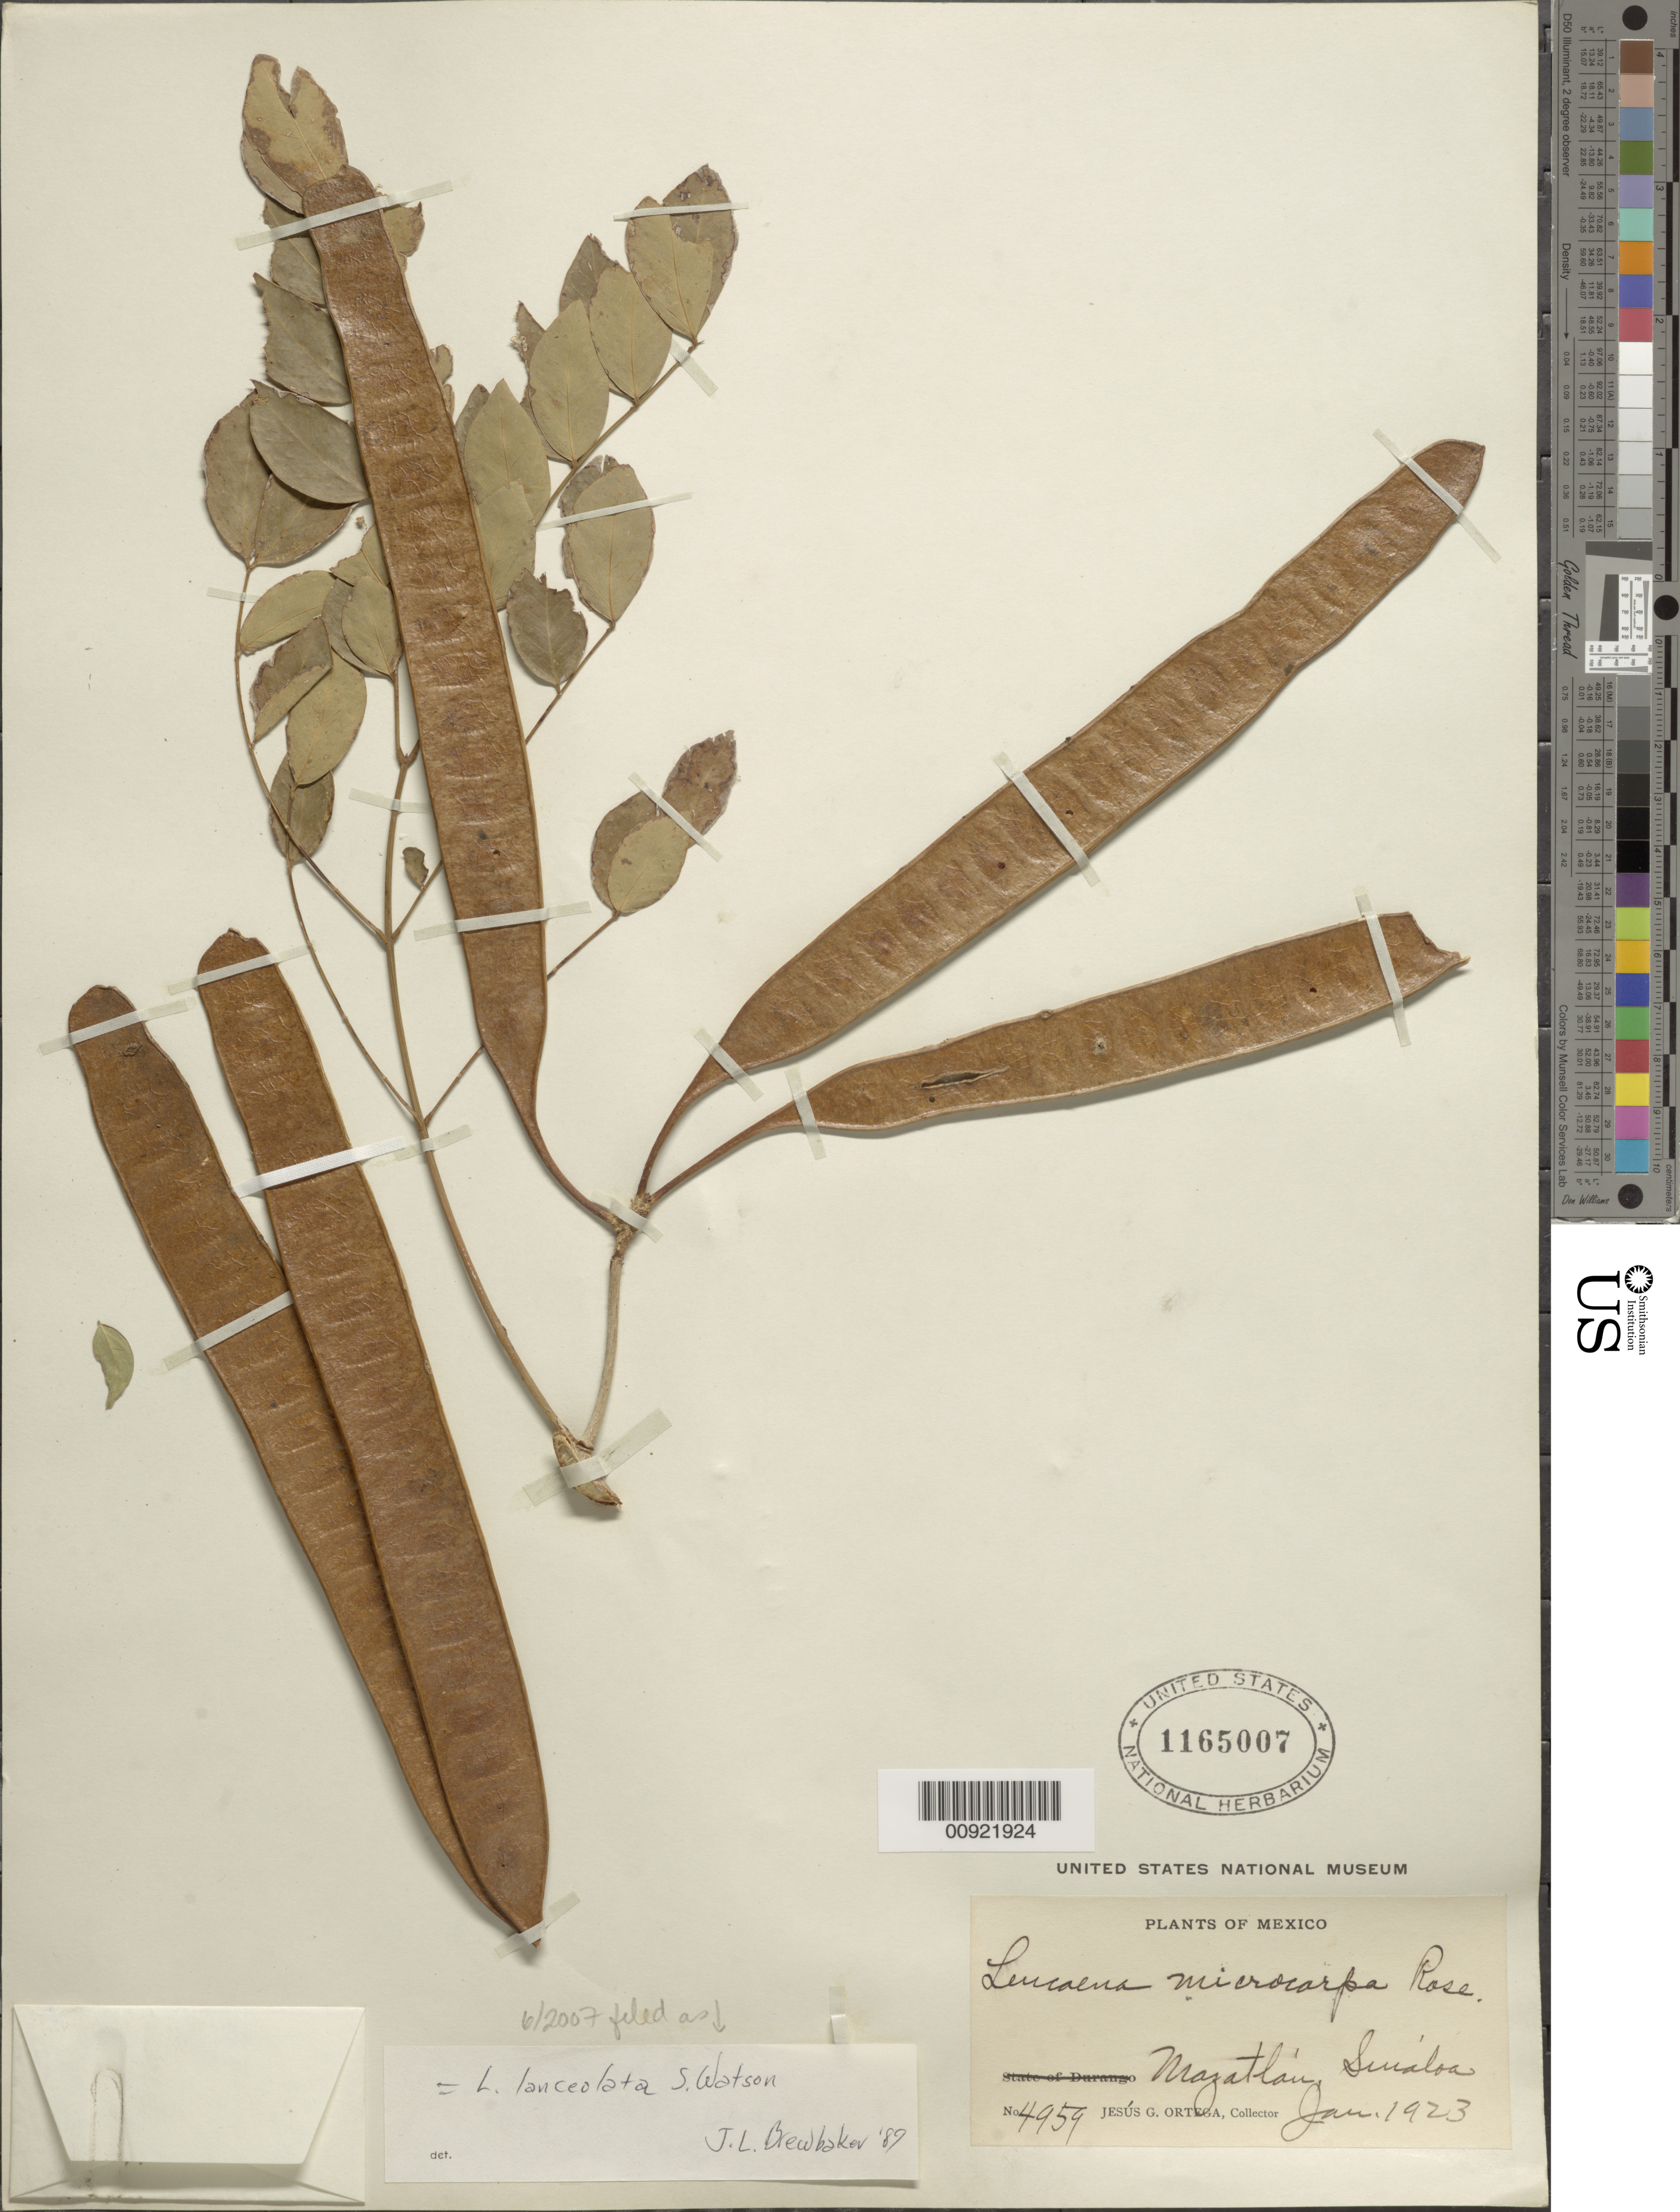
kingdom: Plantae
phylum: Tracheophyta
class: Magnoliopsida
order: Fabales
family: Fabaceae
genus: Leucaena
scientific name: Leucaena lanceolata var. lanceolata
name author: S. Watson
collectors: J. Ortega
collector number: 4959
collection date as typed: Jan 1923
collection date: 1923-01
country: Mexico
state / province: Sinaloa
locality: Mazatlán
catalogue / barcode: US 1165007